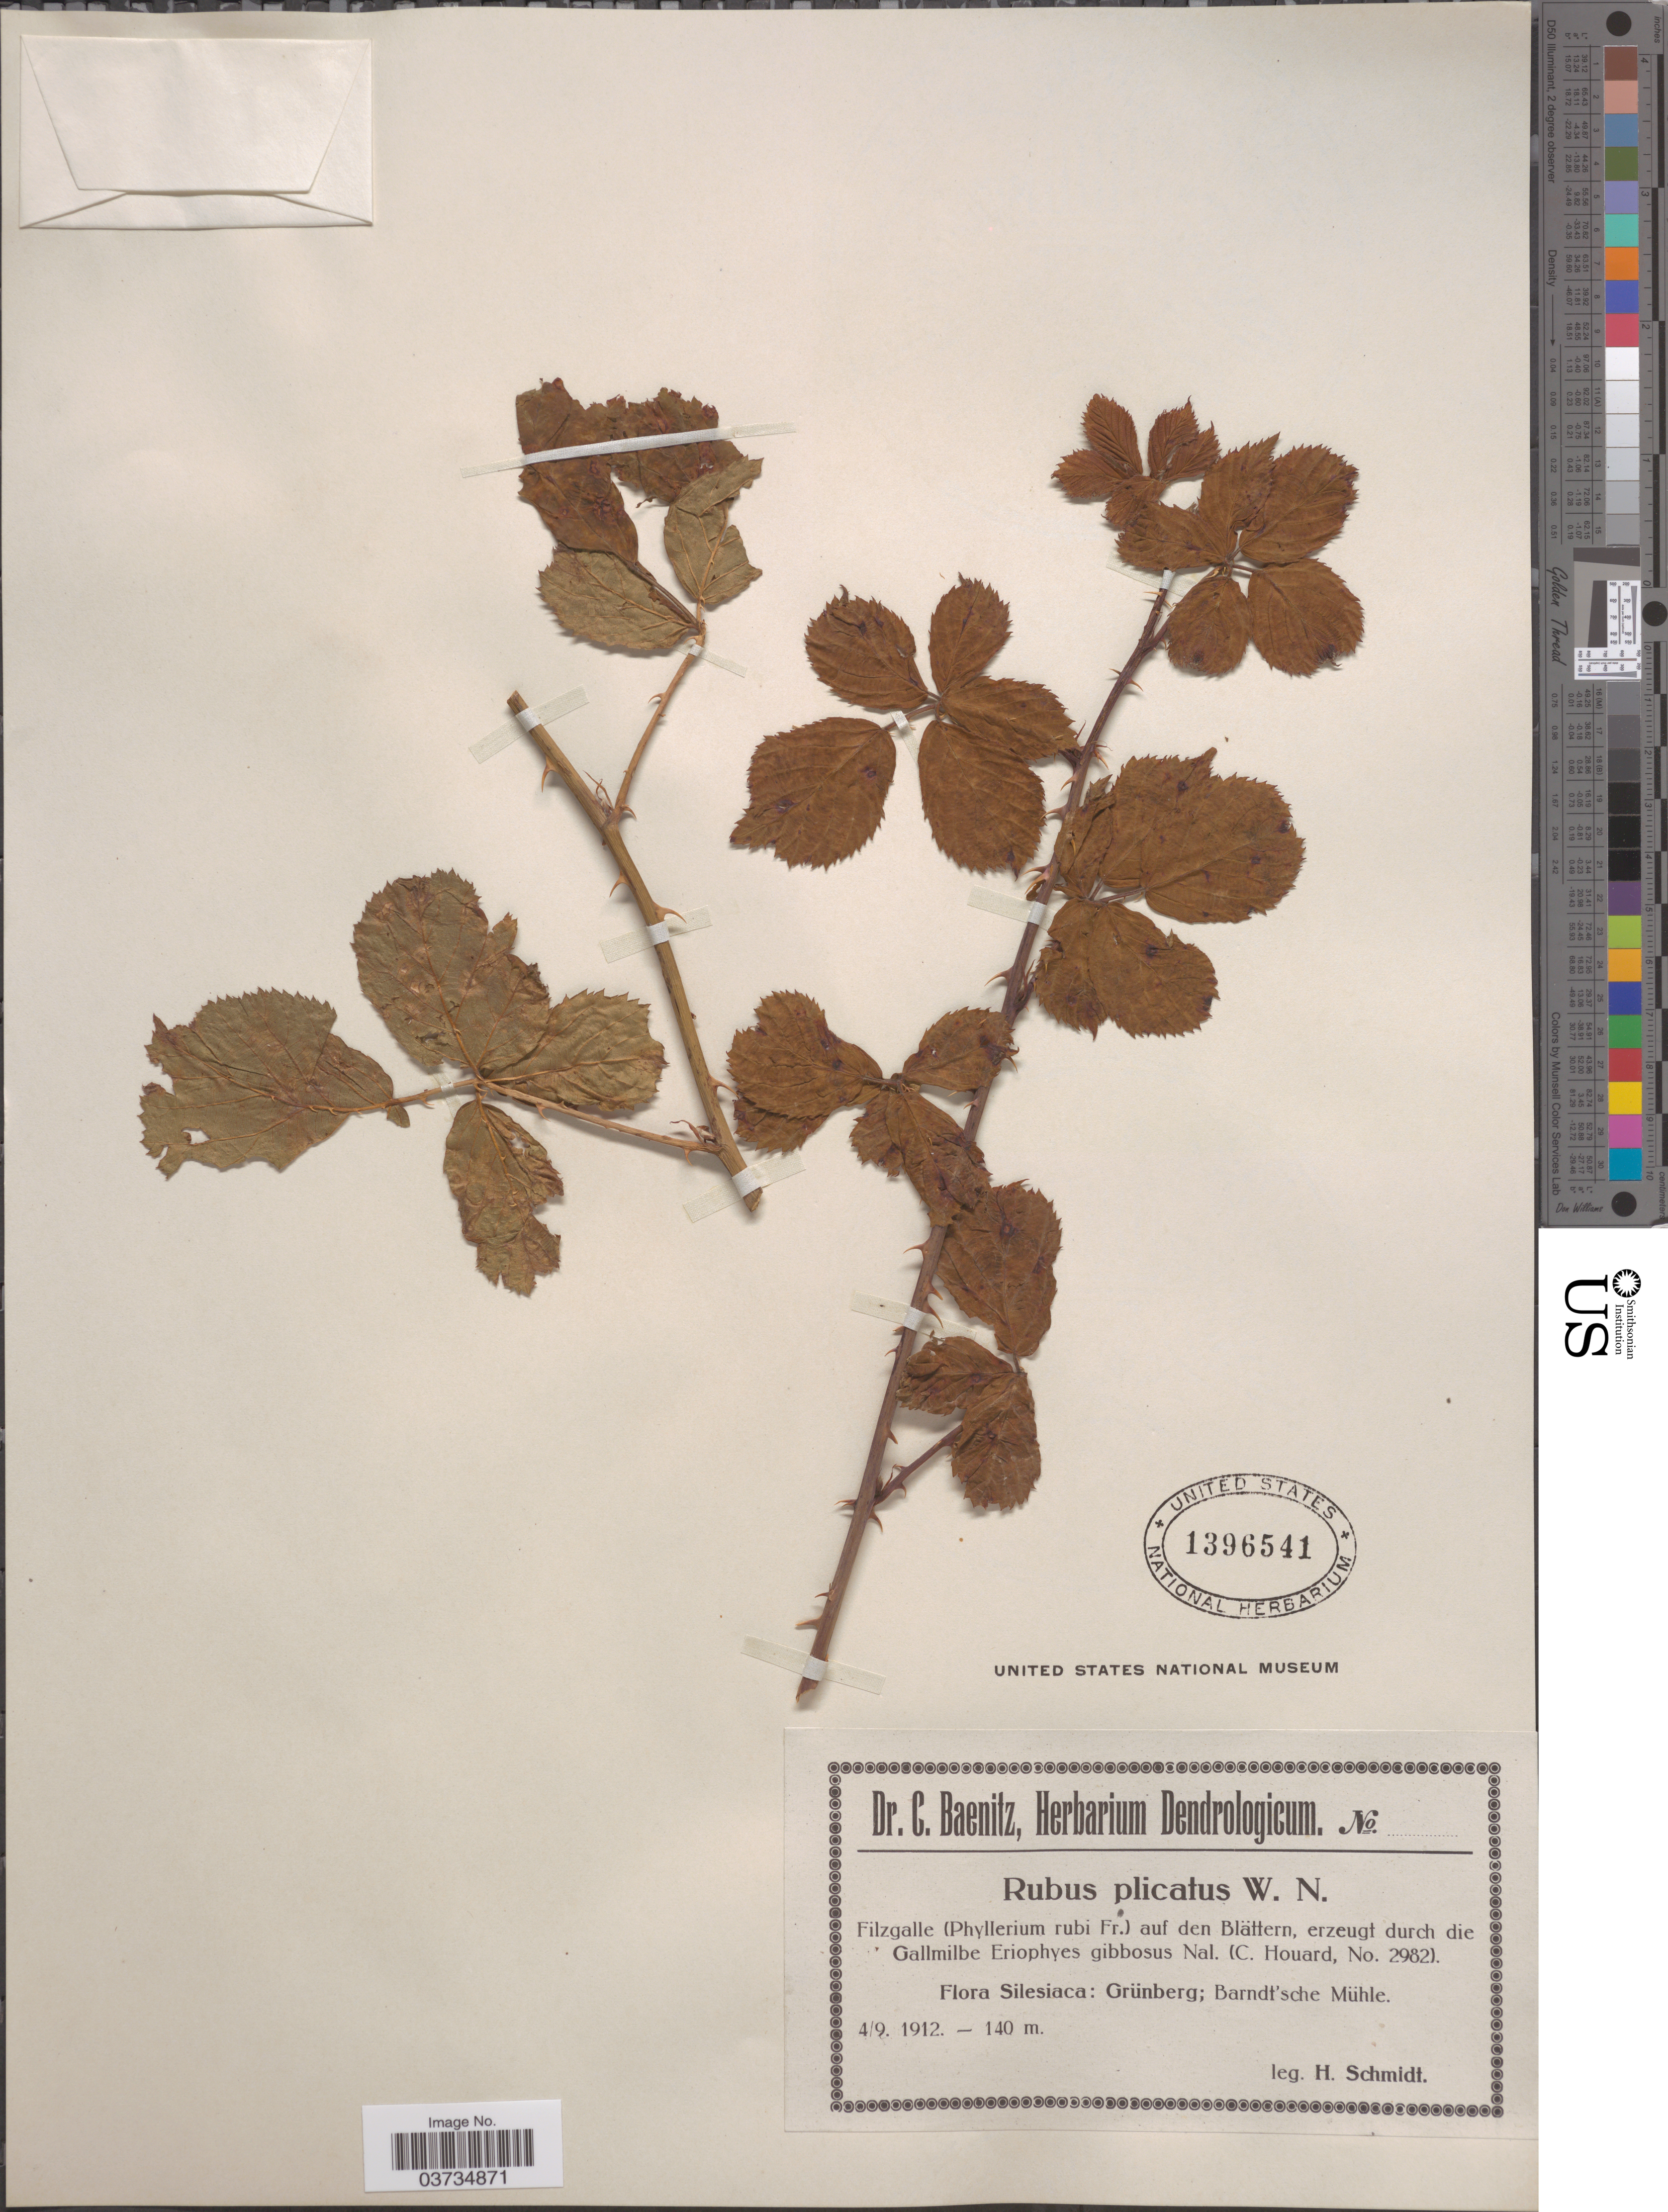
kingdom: Plantae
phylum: Tracheophyta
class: Magnoliopsida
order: Rosales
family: Rosaceae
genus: Rubus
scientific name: Rubus plicatus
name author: Weihe & Nees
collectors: H. Schmidt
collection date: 1912-09-04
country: Poland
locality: Silesiaca: Grünberg; Barndt'sche Mühle.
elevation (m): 140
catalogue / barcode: US 1396541